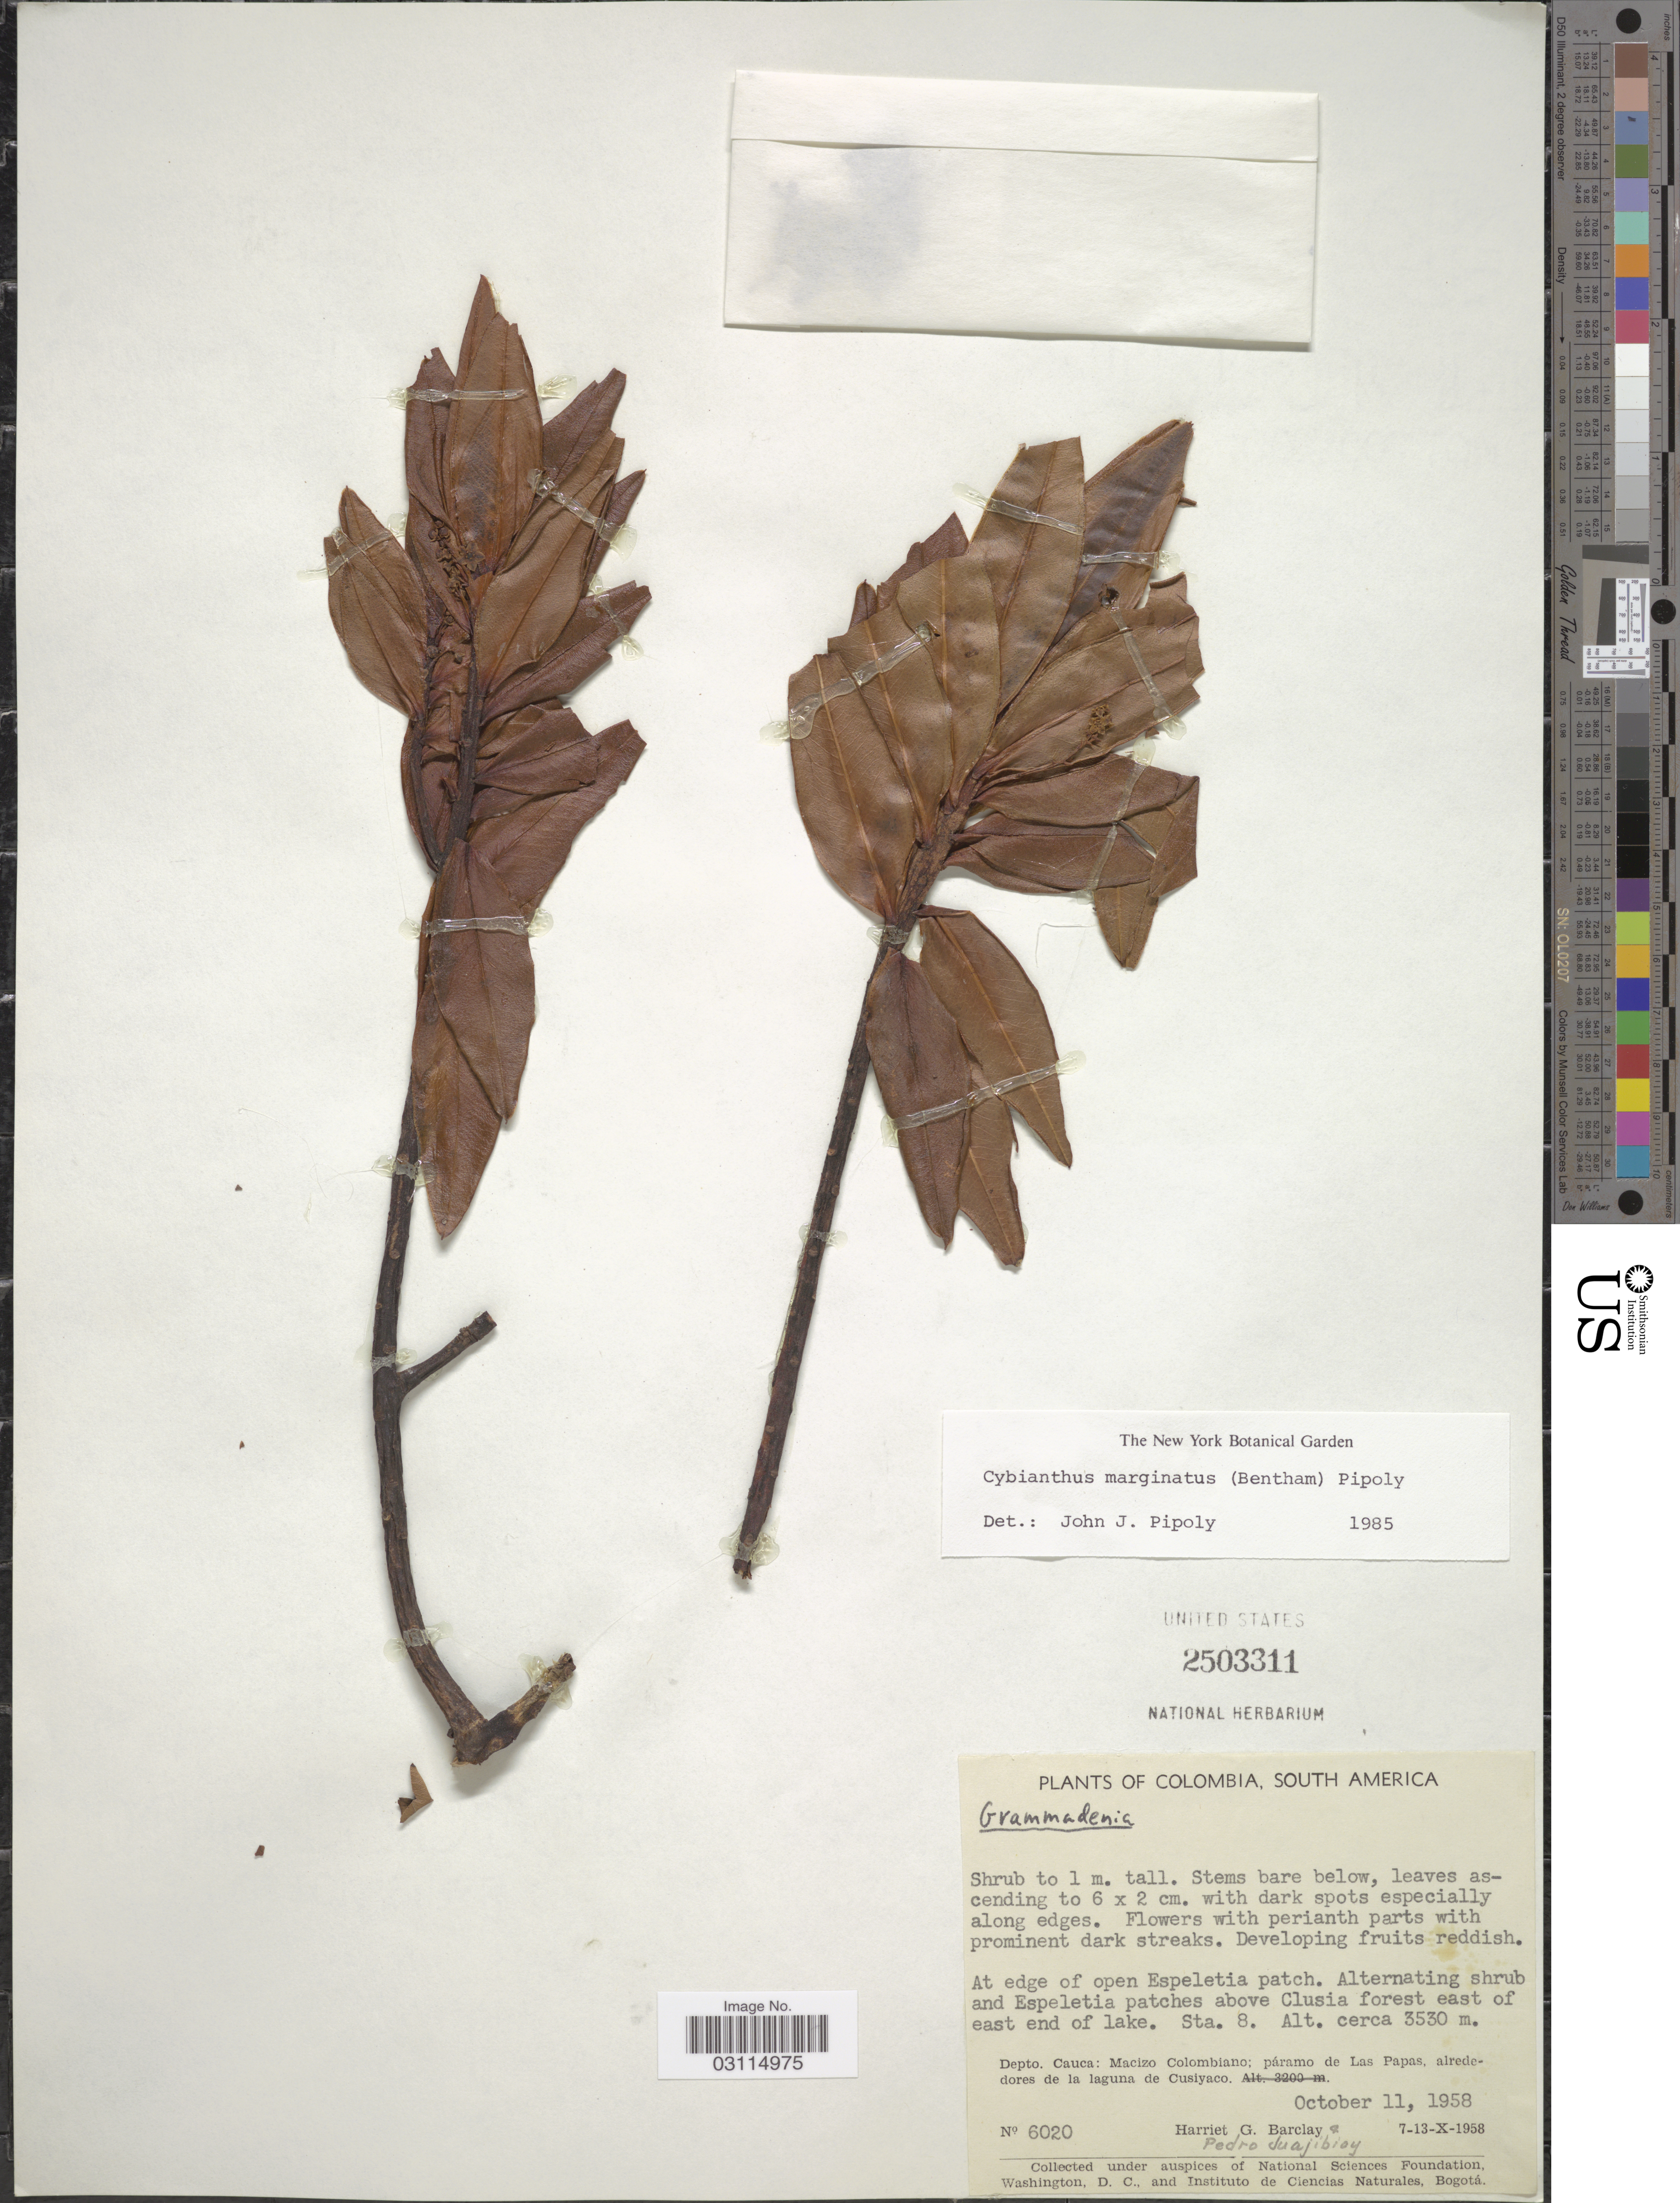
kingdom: Plantae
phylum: Tracheophyta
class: Magnoliopsida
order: Ericales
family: Primulaceae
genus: Cybianthus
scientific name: Cybianthus marginatus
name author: (Benth.) Pipoly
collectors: H. G. Barclay & P. Juajibioy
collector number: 6020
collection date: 1958-10-11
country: Colombia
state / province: Cauca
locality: Depto. Cauca: Macizo Colombiano: páramo de las Papas, alrededores de la laguna de Cusiyaco, above Clusia forest east of east end of lake, Sta. 8.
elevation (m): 3530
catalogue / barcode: US 2503311